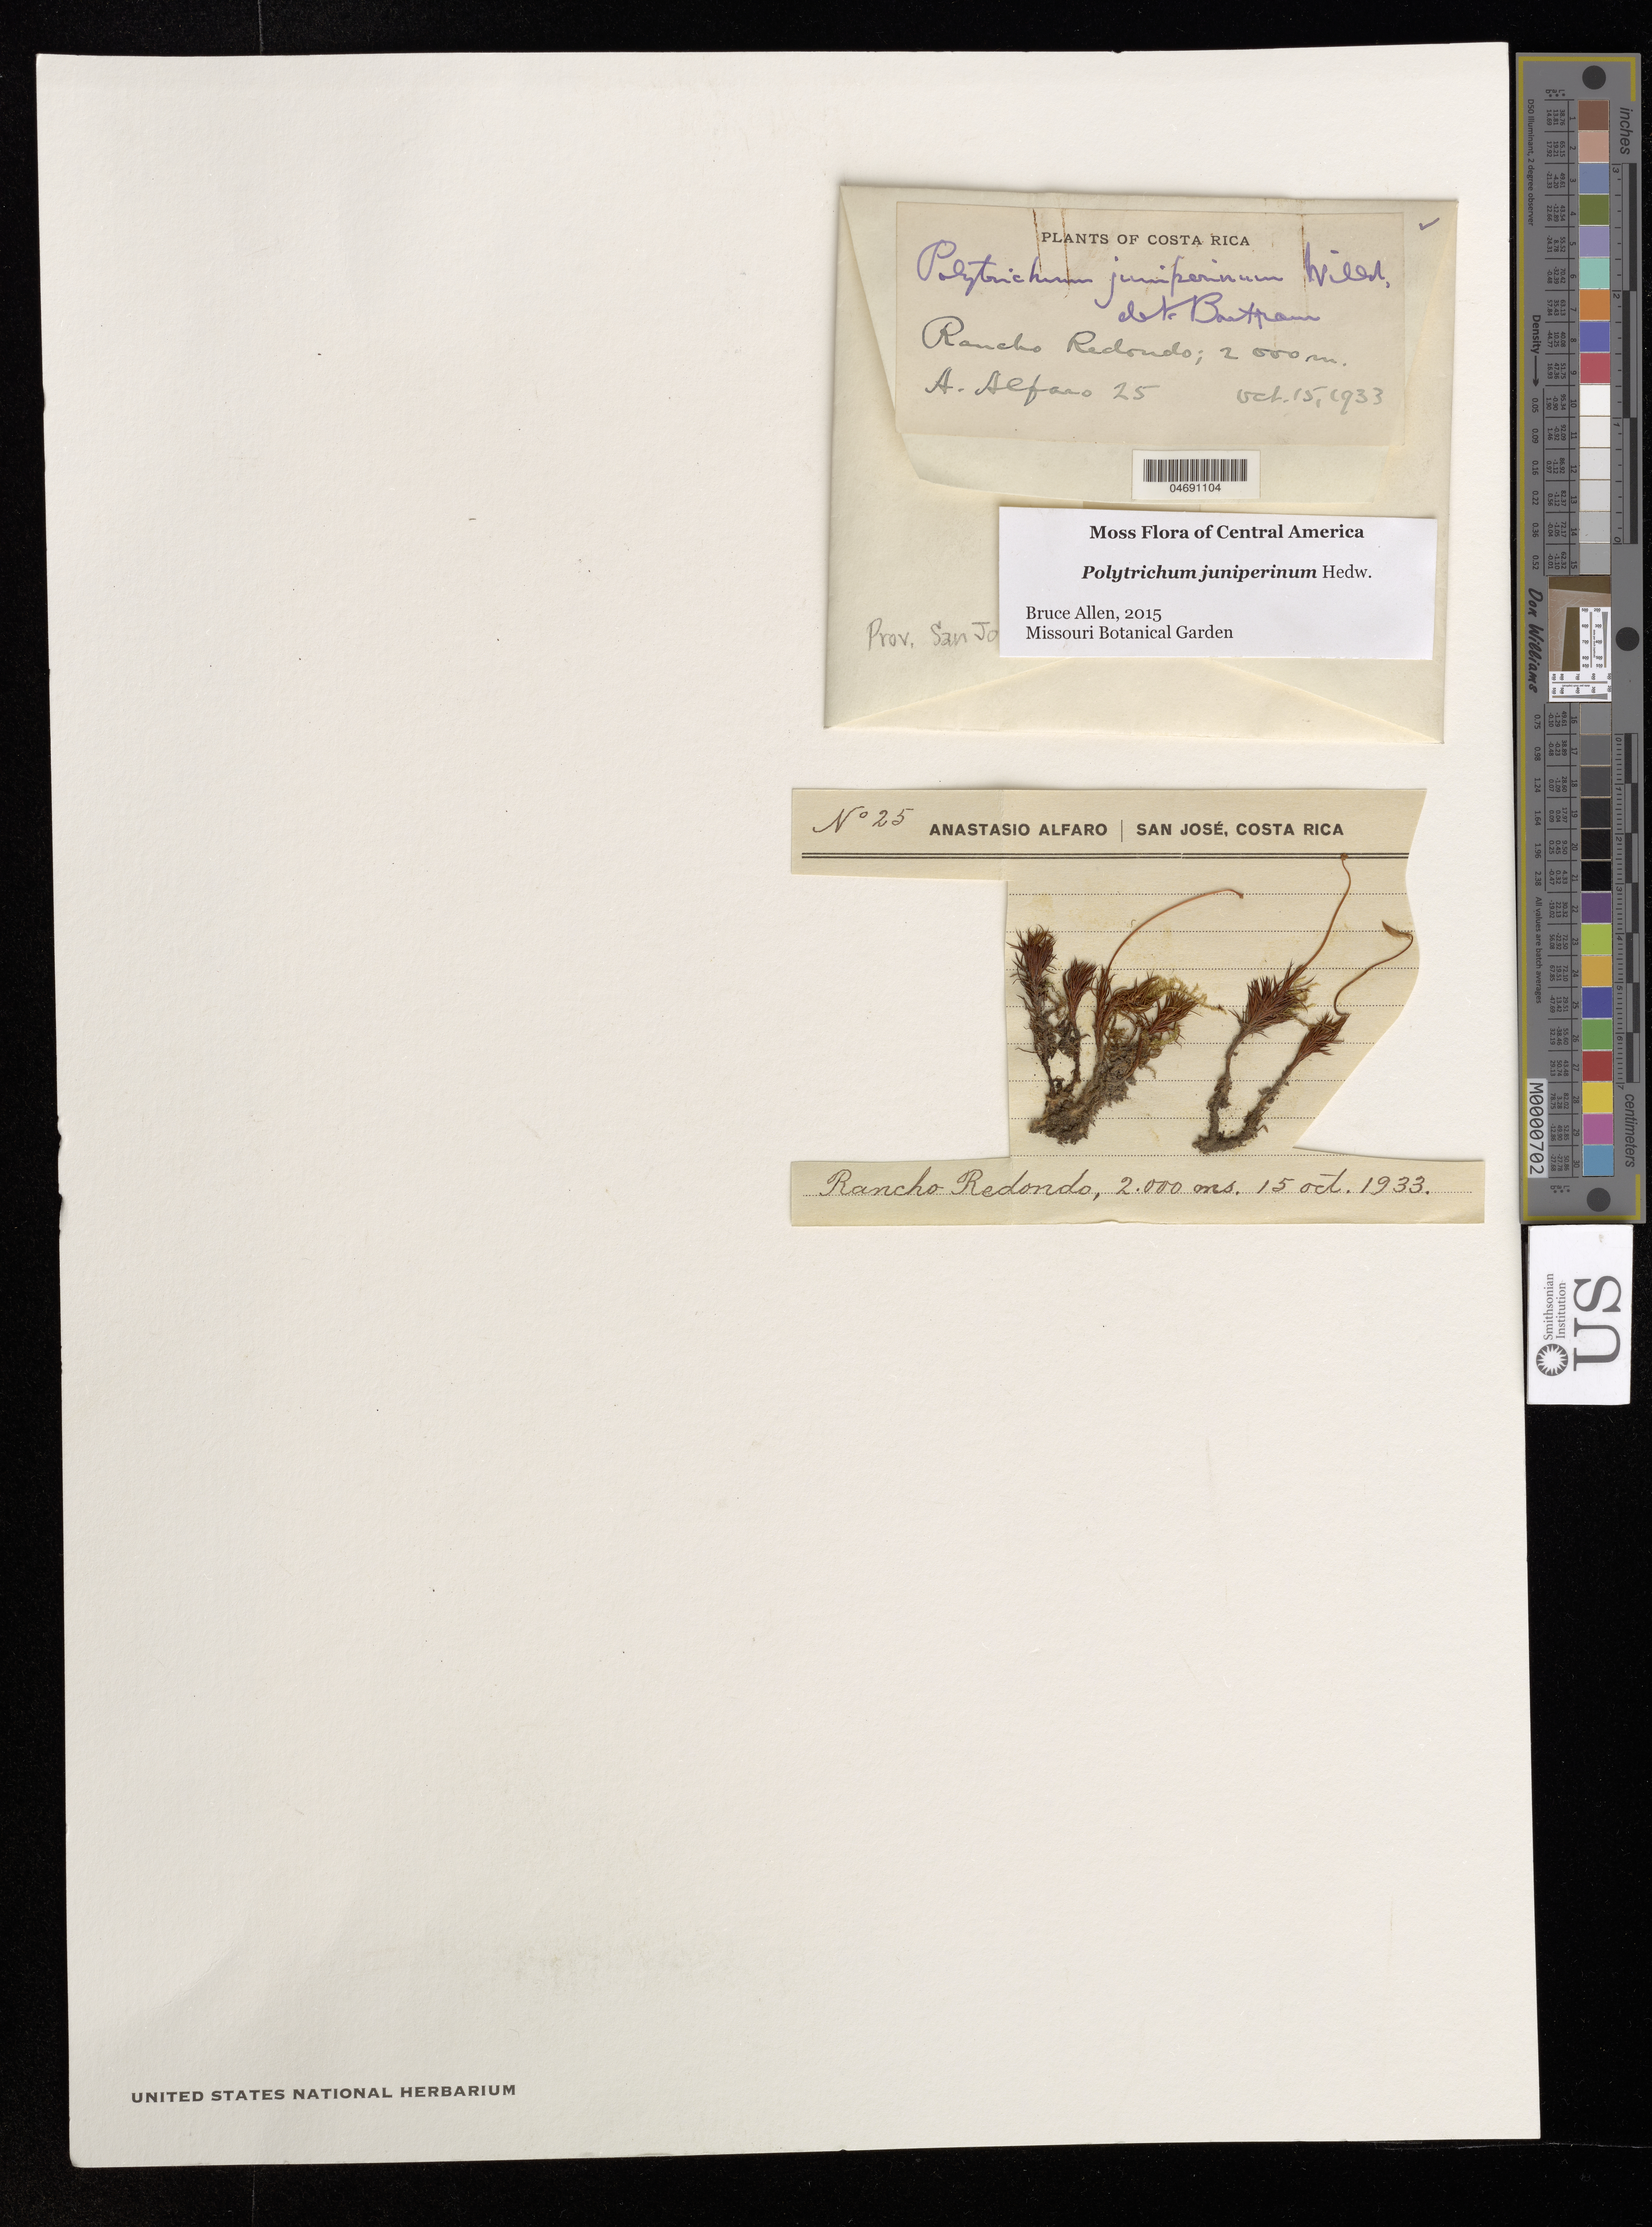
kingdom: Plantae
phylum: Bryophyta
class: Polytrichopsida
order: Polytrichales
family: Polytrichaceae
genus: Polytrichum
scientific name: Polytrichum juniperinum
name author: Hedw.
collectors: A. Alfaro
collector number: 25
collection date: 1933-10-15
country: Costa Rica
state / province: San José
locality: Prov. San Jo!. Rancho Redondo.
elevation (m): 2000